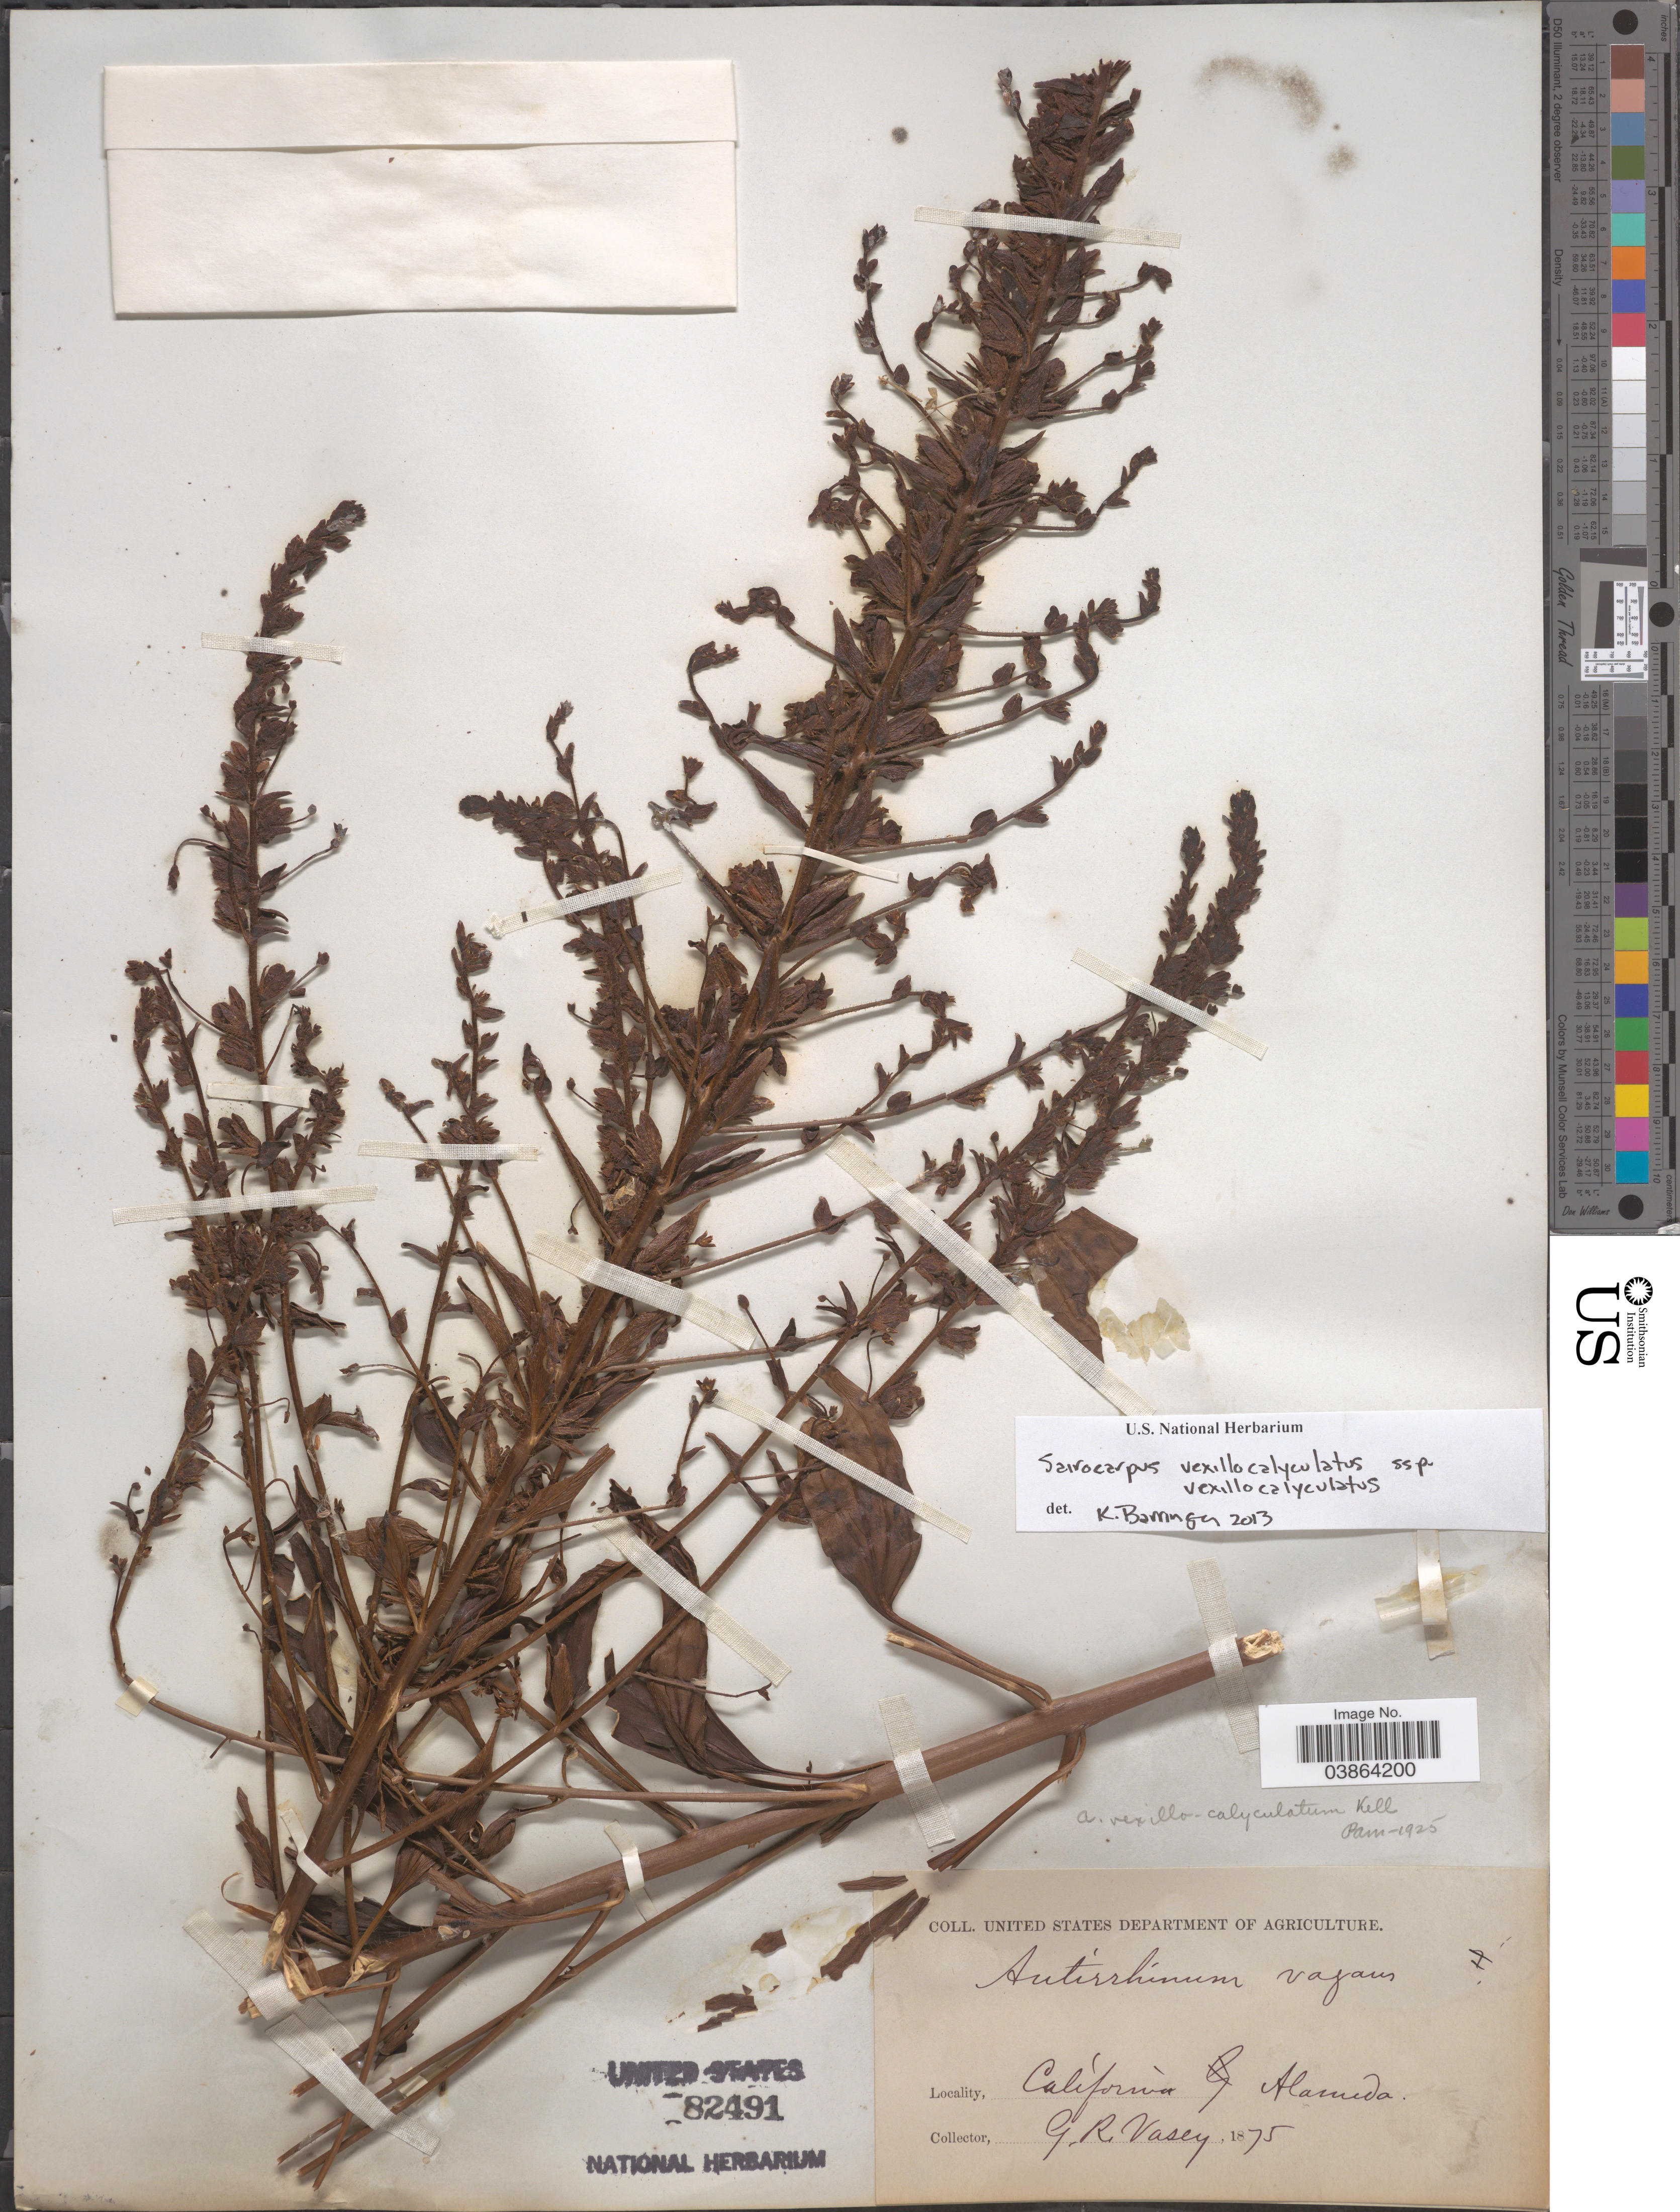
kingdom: Plantae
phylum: Tracheophyta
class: Magnoliopsida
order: Lamiales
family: Plantaginaceae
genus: Sairocarpus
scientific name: Sairocarpus vexillocalyculatus (Kellogg) D.A. Sutton subsp. vexillocalyculatus, ined. 2013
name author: (Kellogg) D.A. Sutton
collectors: G. R. Vasey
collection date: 1875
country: United States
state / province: California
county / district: Alameda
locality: Alameda.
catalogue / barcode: US 82491